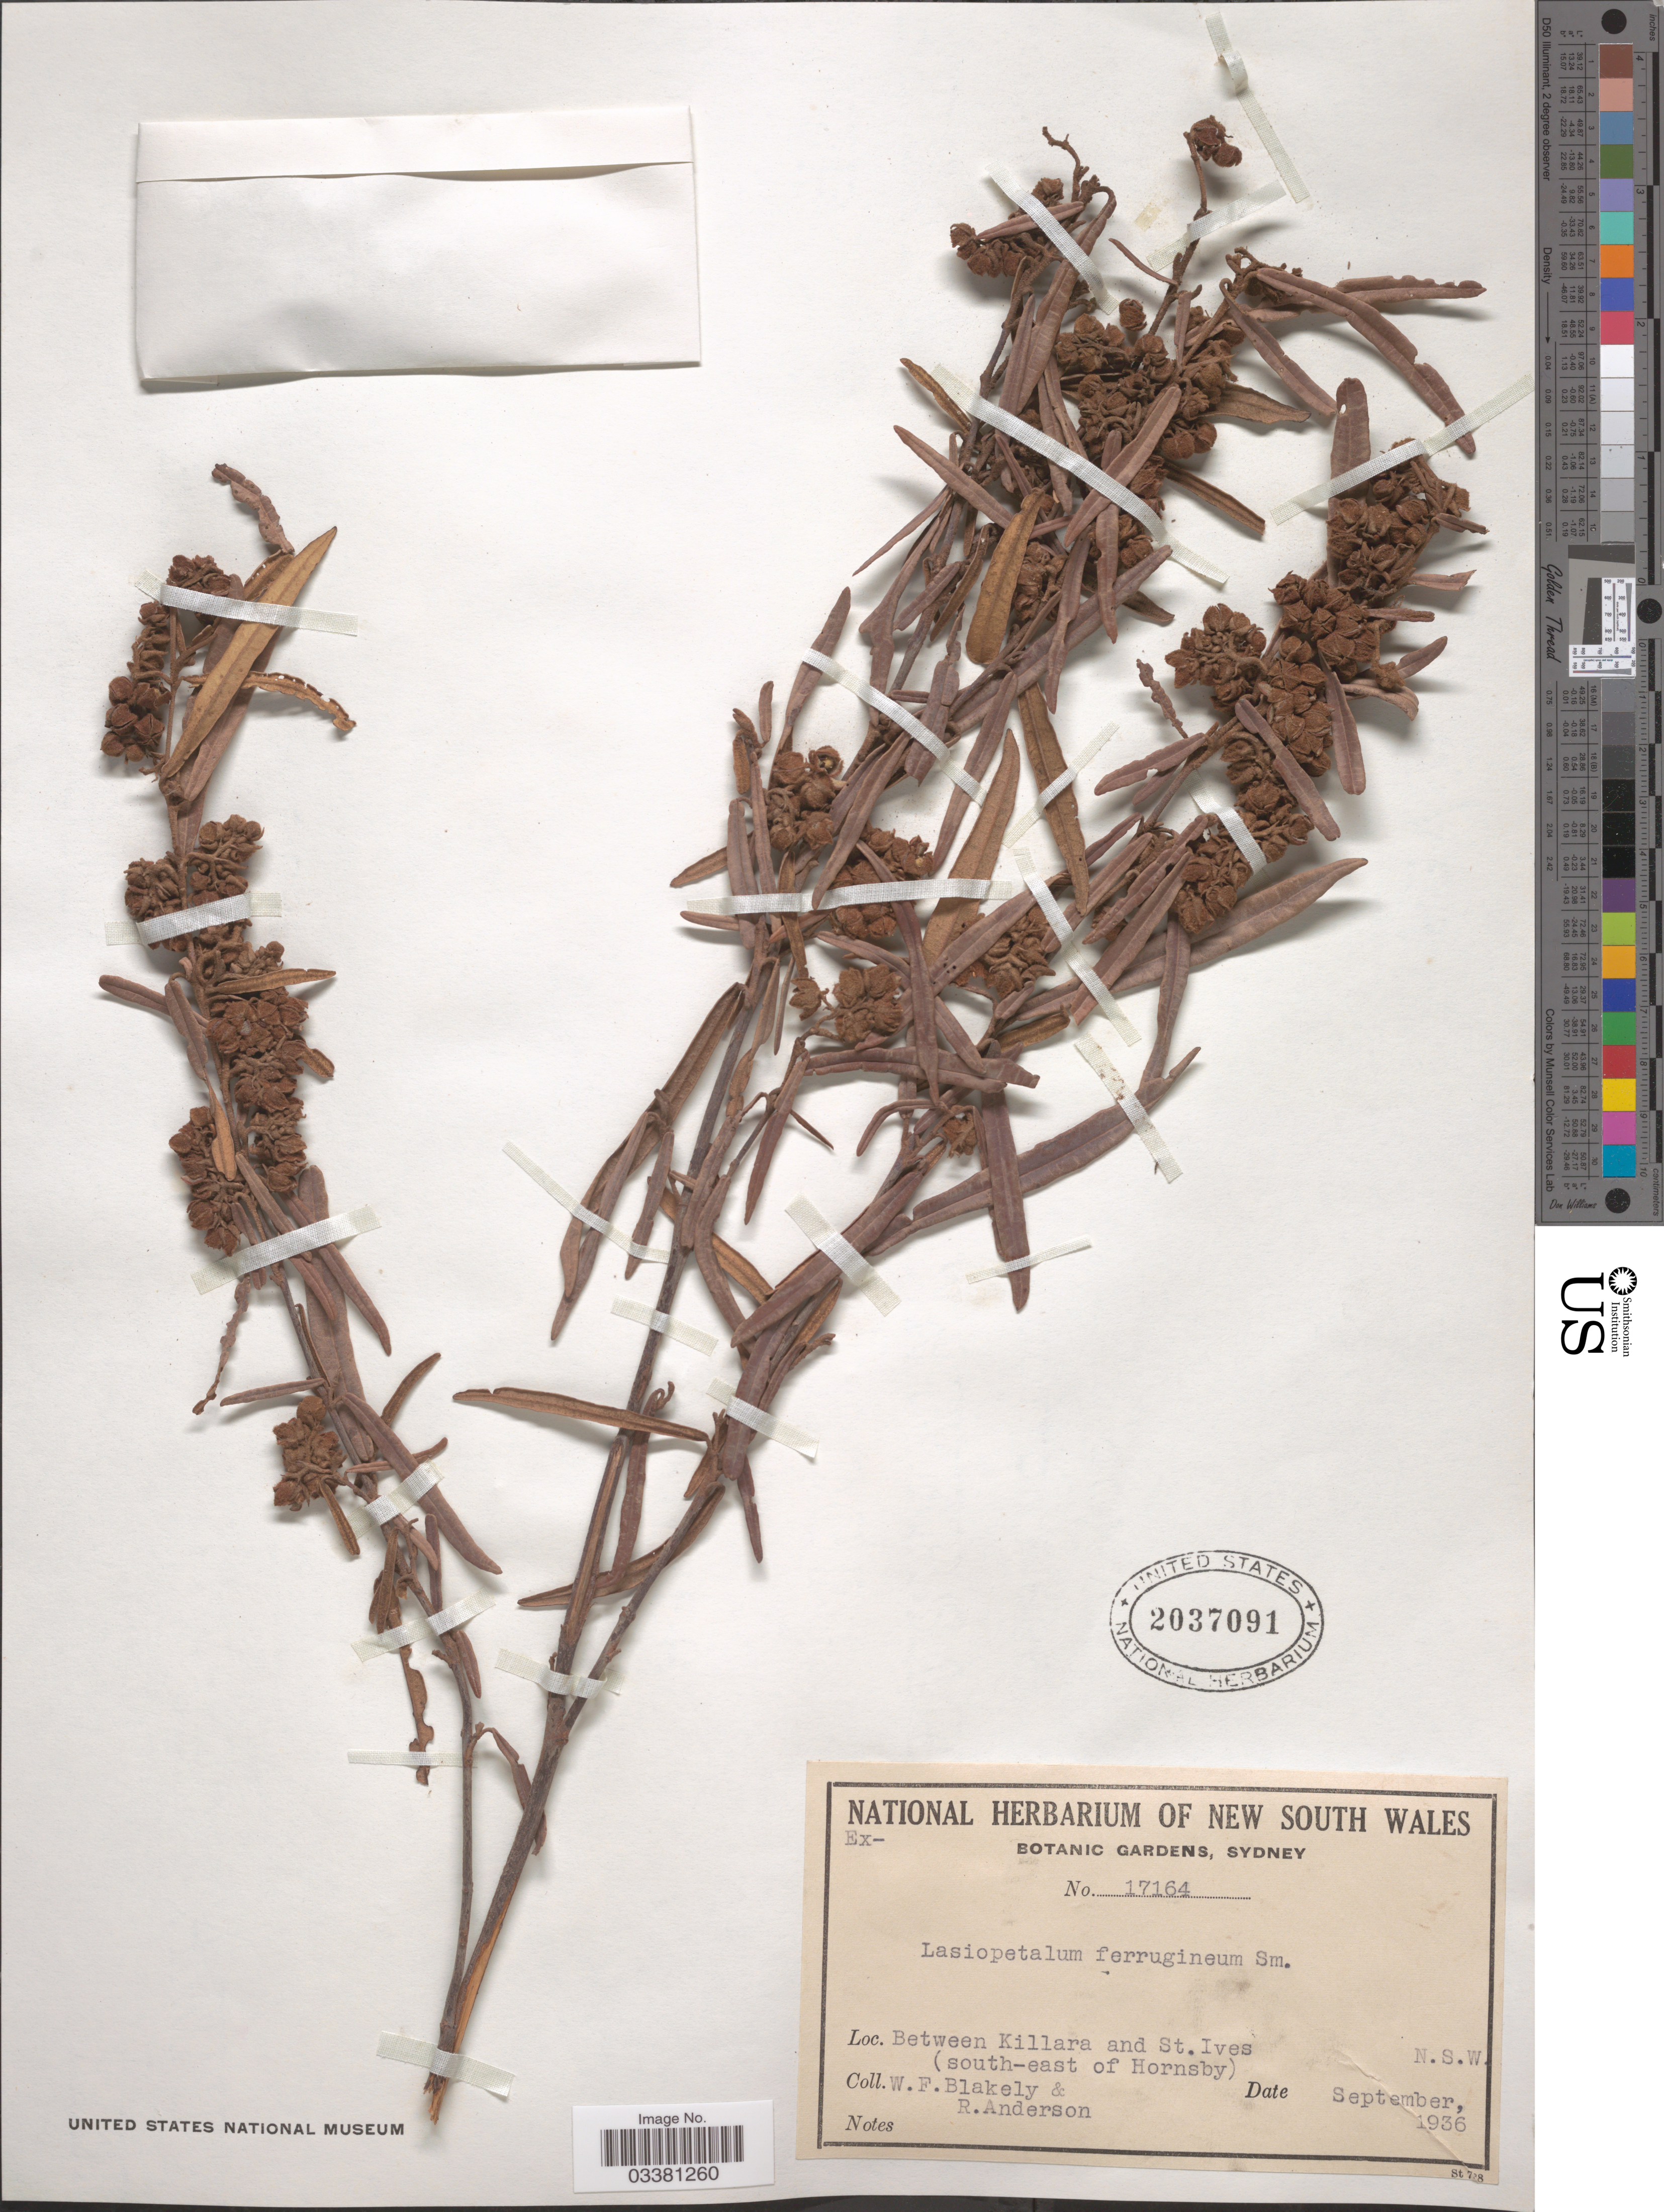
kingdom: Plantae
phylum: Tracheophyta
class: Magnoliopsida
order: Malvales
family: Malvaceae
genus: Lasiopetalum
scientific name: Lasiopetalum ferrugineum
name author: Sm. ex Andrews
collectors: W. Blakely & R. Anderson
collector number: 17164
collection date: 1936-09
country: Australia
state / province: New South Wales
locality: Between Killara and St. Ives (south-east of Hornsby).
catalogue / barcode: US 2037091